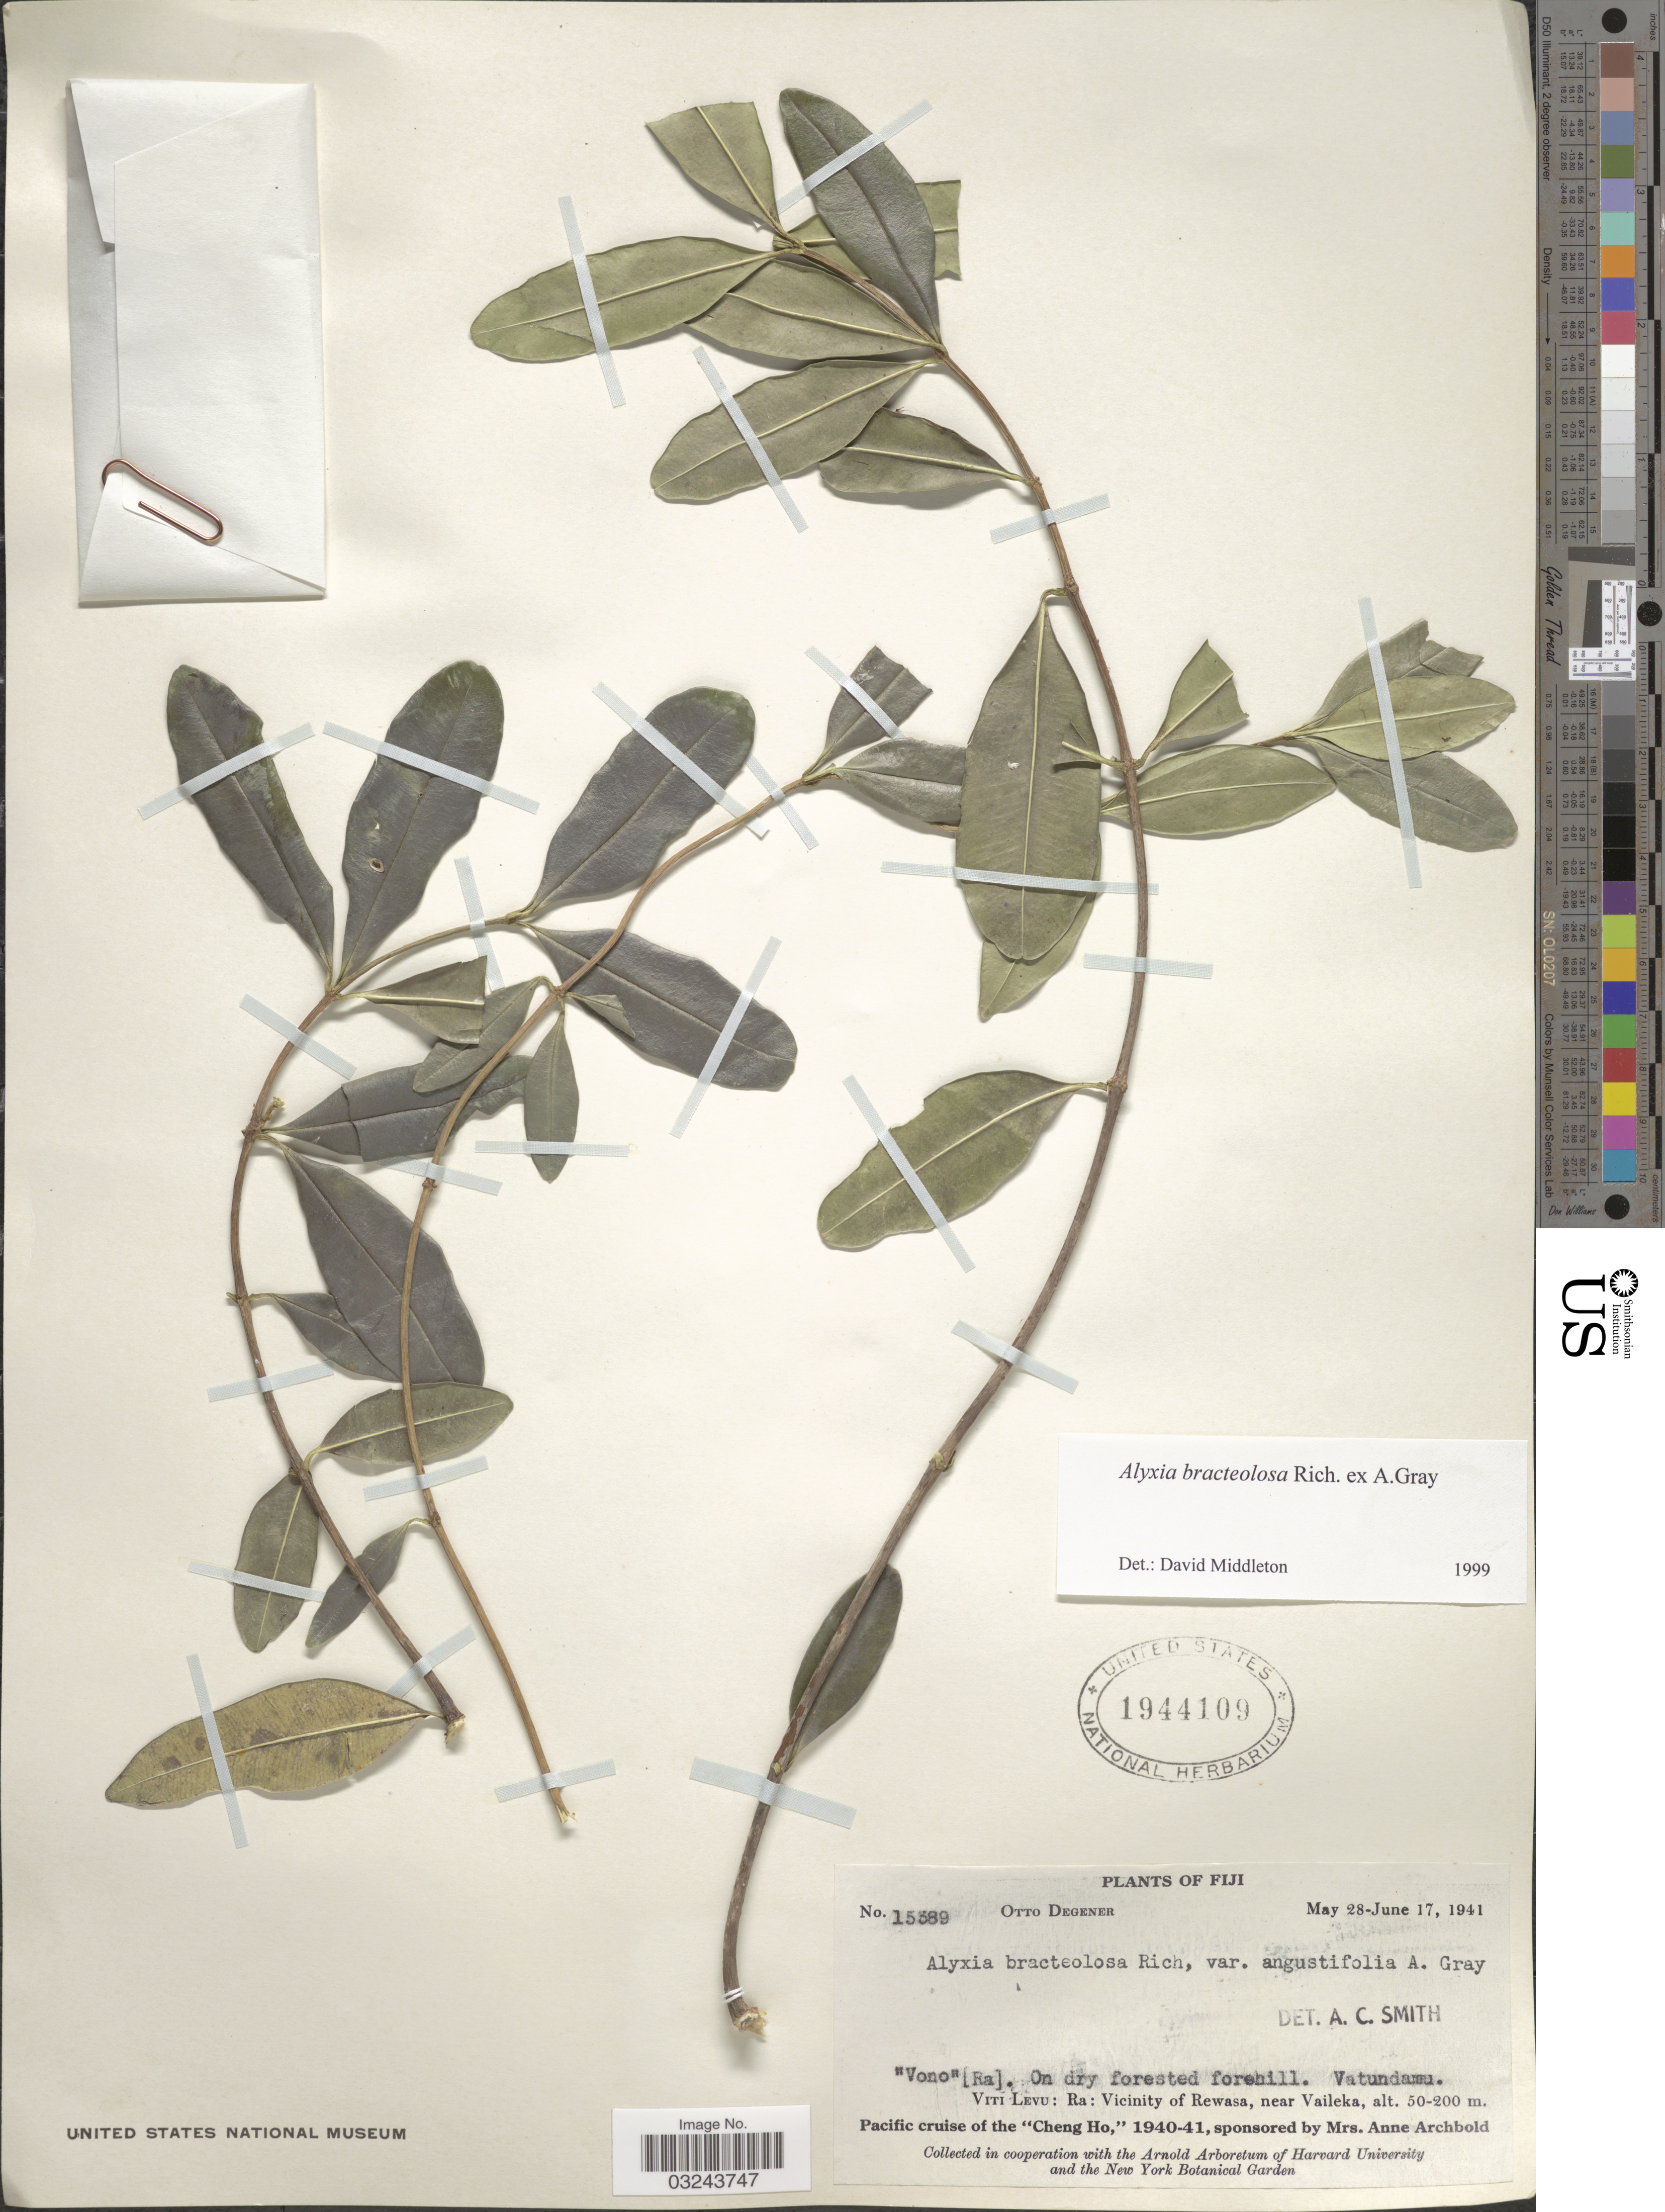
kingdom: Plantae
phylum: Tracheophyta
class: Magnoliopsida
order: Gentianales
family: Apocynaceae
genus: Alyxia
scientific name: Alyxia bracteolosa var. angustifolia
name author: A. Gray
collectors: O. Degener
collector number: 15389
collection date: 1941-05-28/1941-06-17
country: Fiji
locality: Vatundamu. Viti Levu: Ra: Vicinity of Rewasa, near Vaileka.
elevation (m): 50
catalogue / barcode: US 1944109